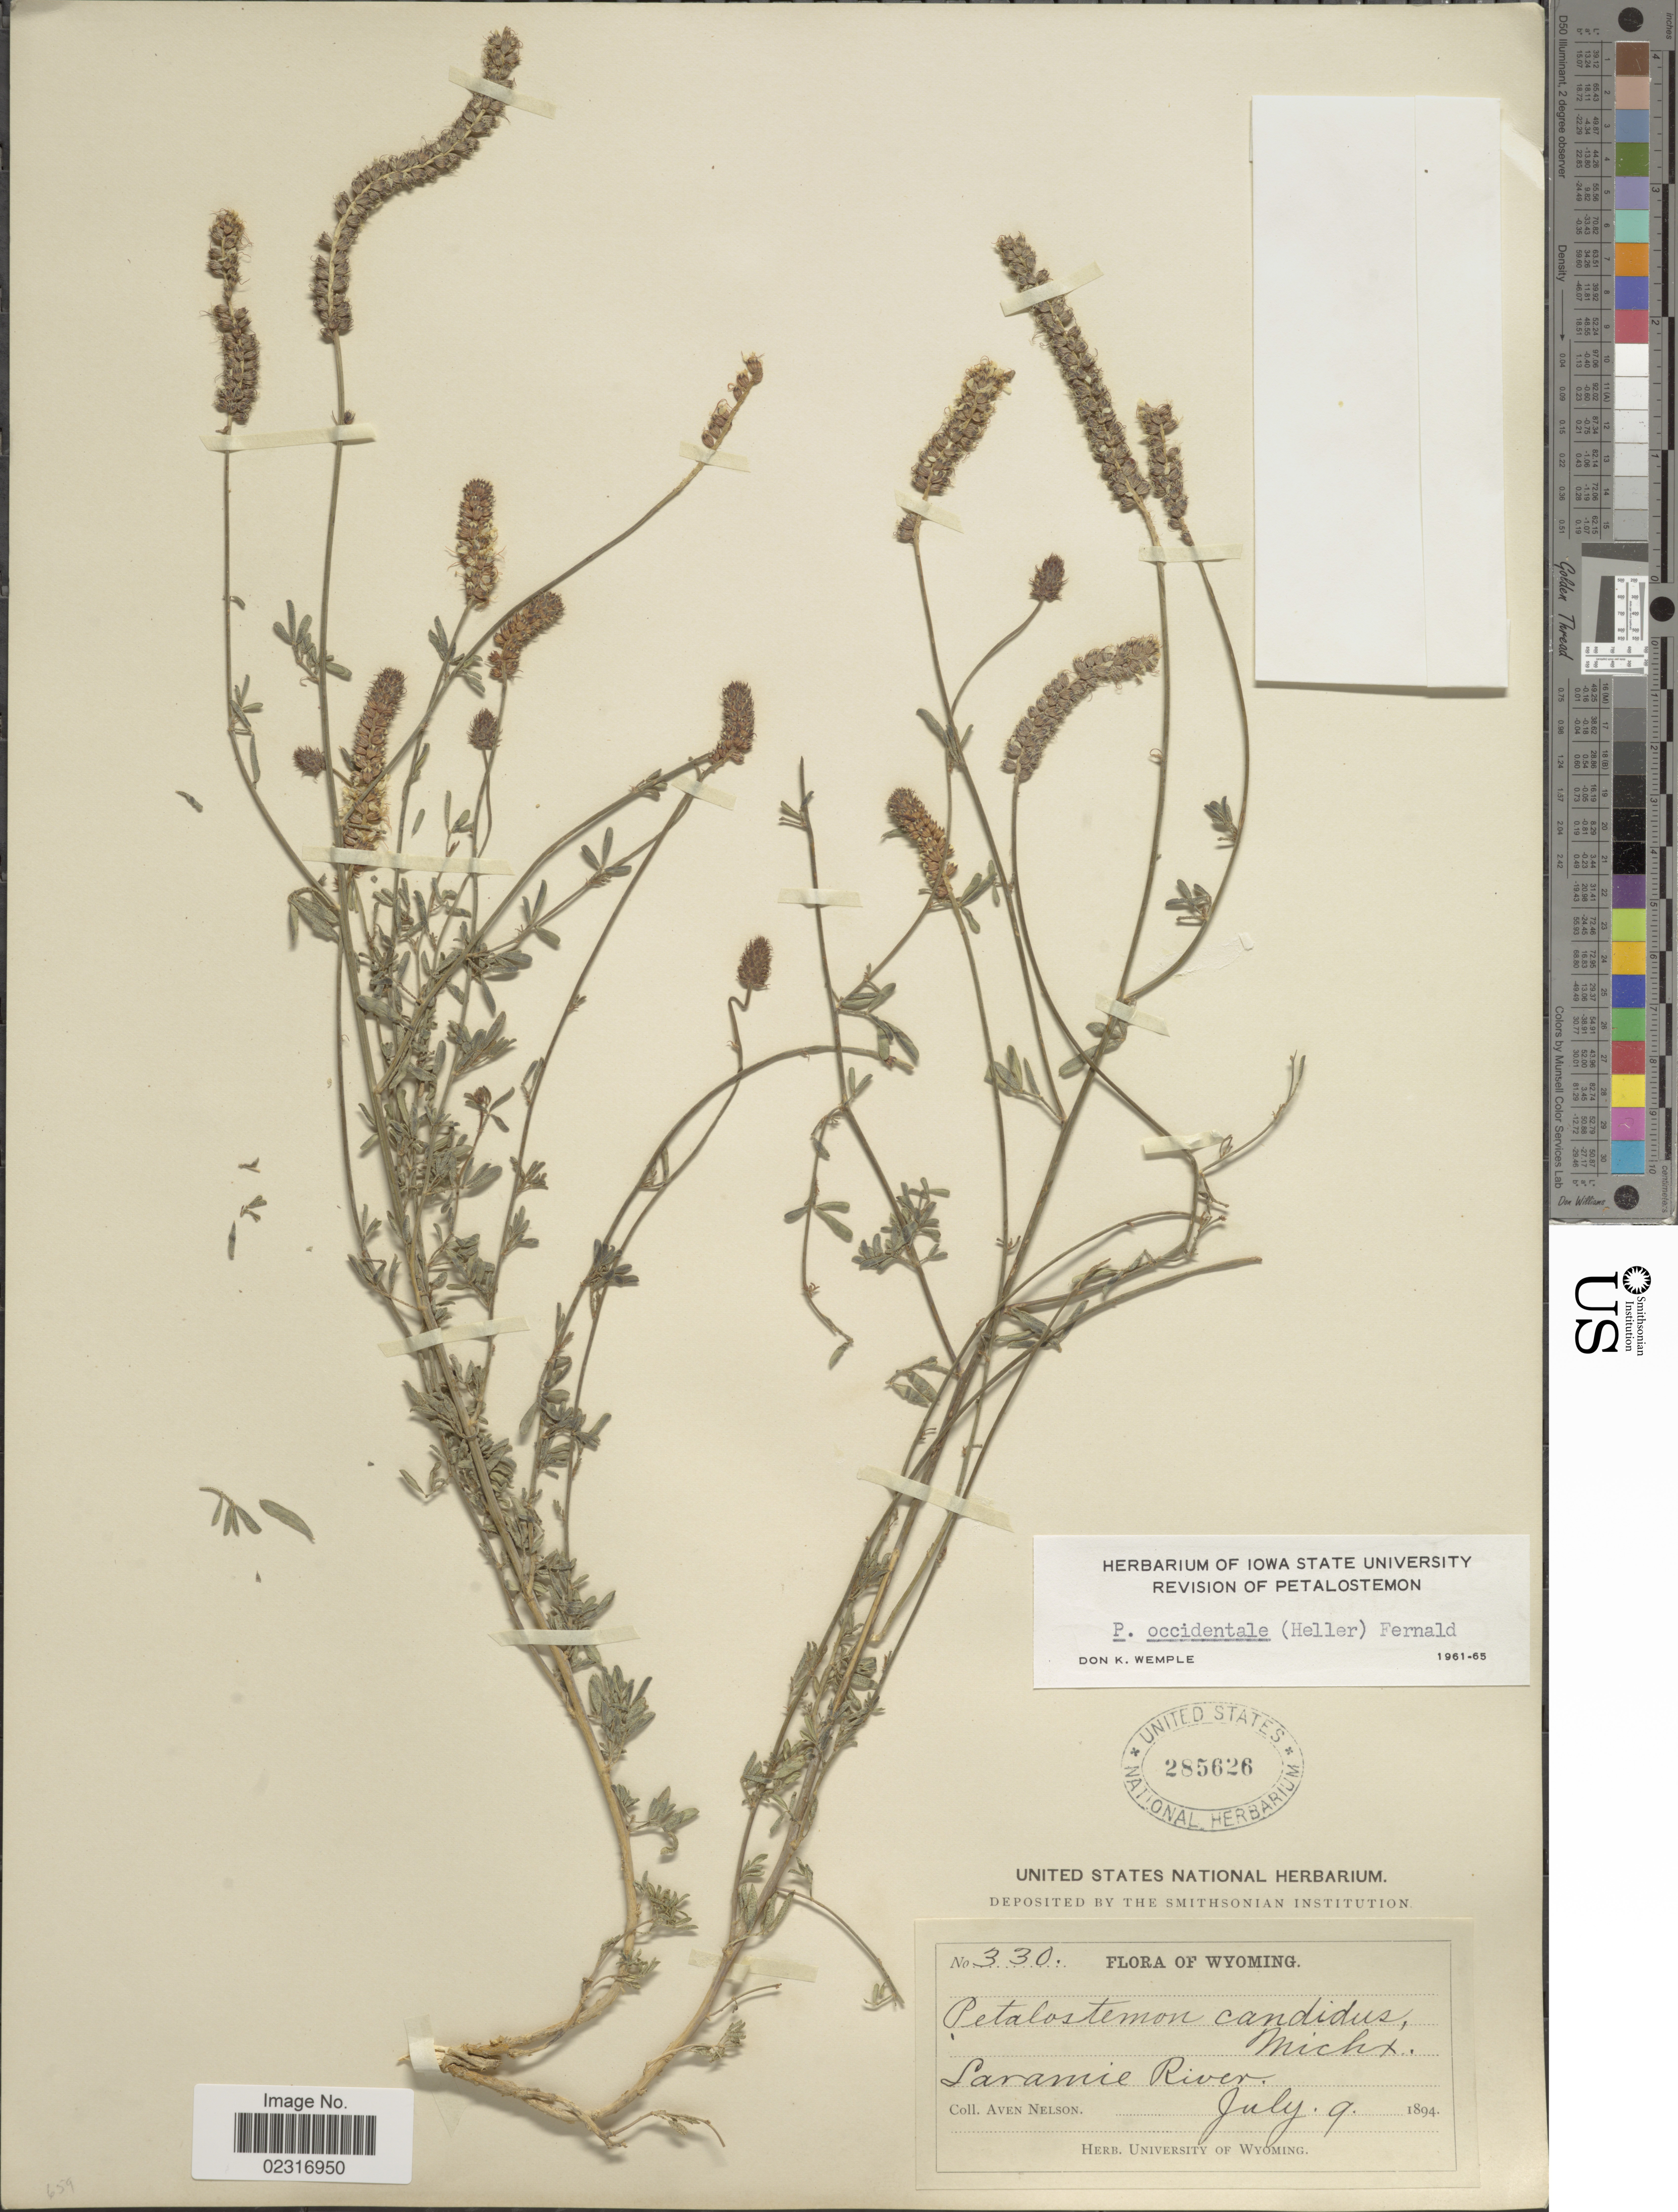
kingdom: Plantae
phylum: Tracheophyta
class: Magnoliopsida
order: Fabales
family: Fabaceae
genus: Dalea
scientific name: Dalea candida var. oligophylla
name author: (Torr) Shinners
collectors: A. Nelson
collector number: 330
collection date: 1894-07-09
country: United States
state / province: Wyoming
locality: Laramie River.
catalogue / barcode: US 285626